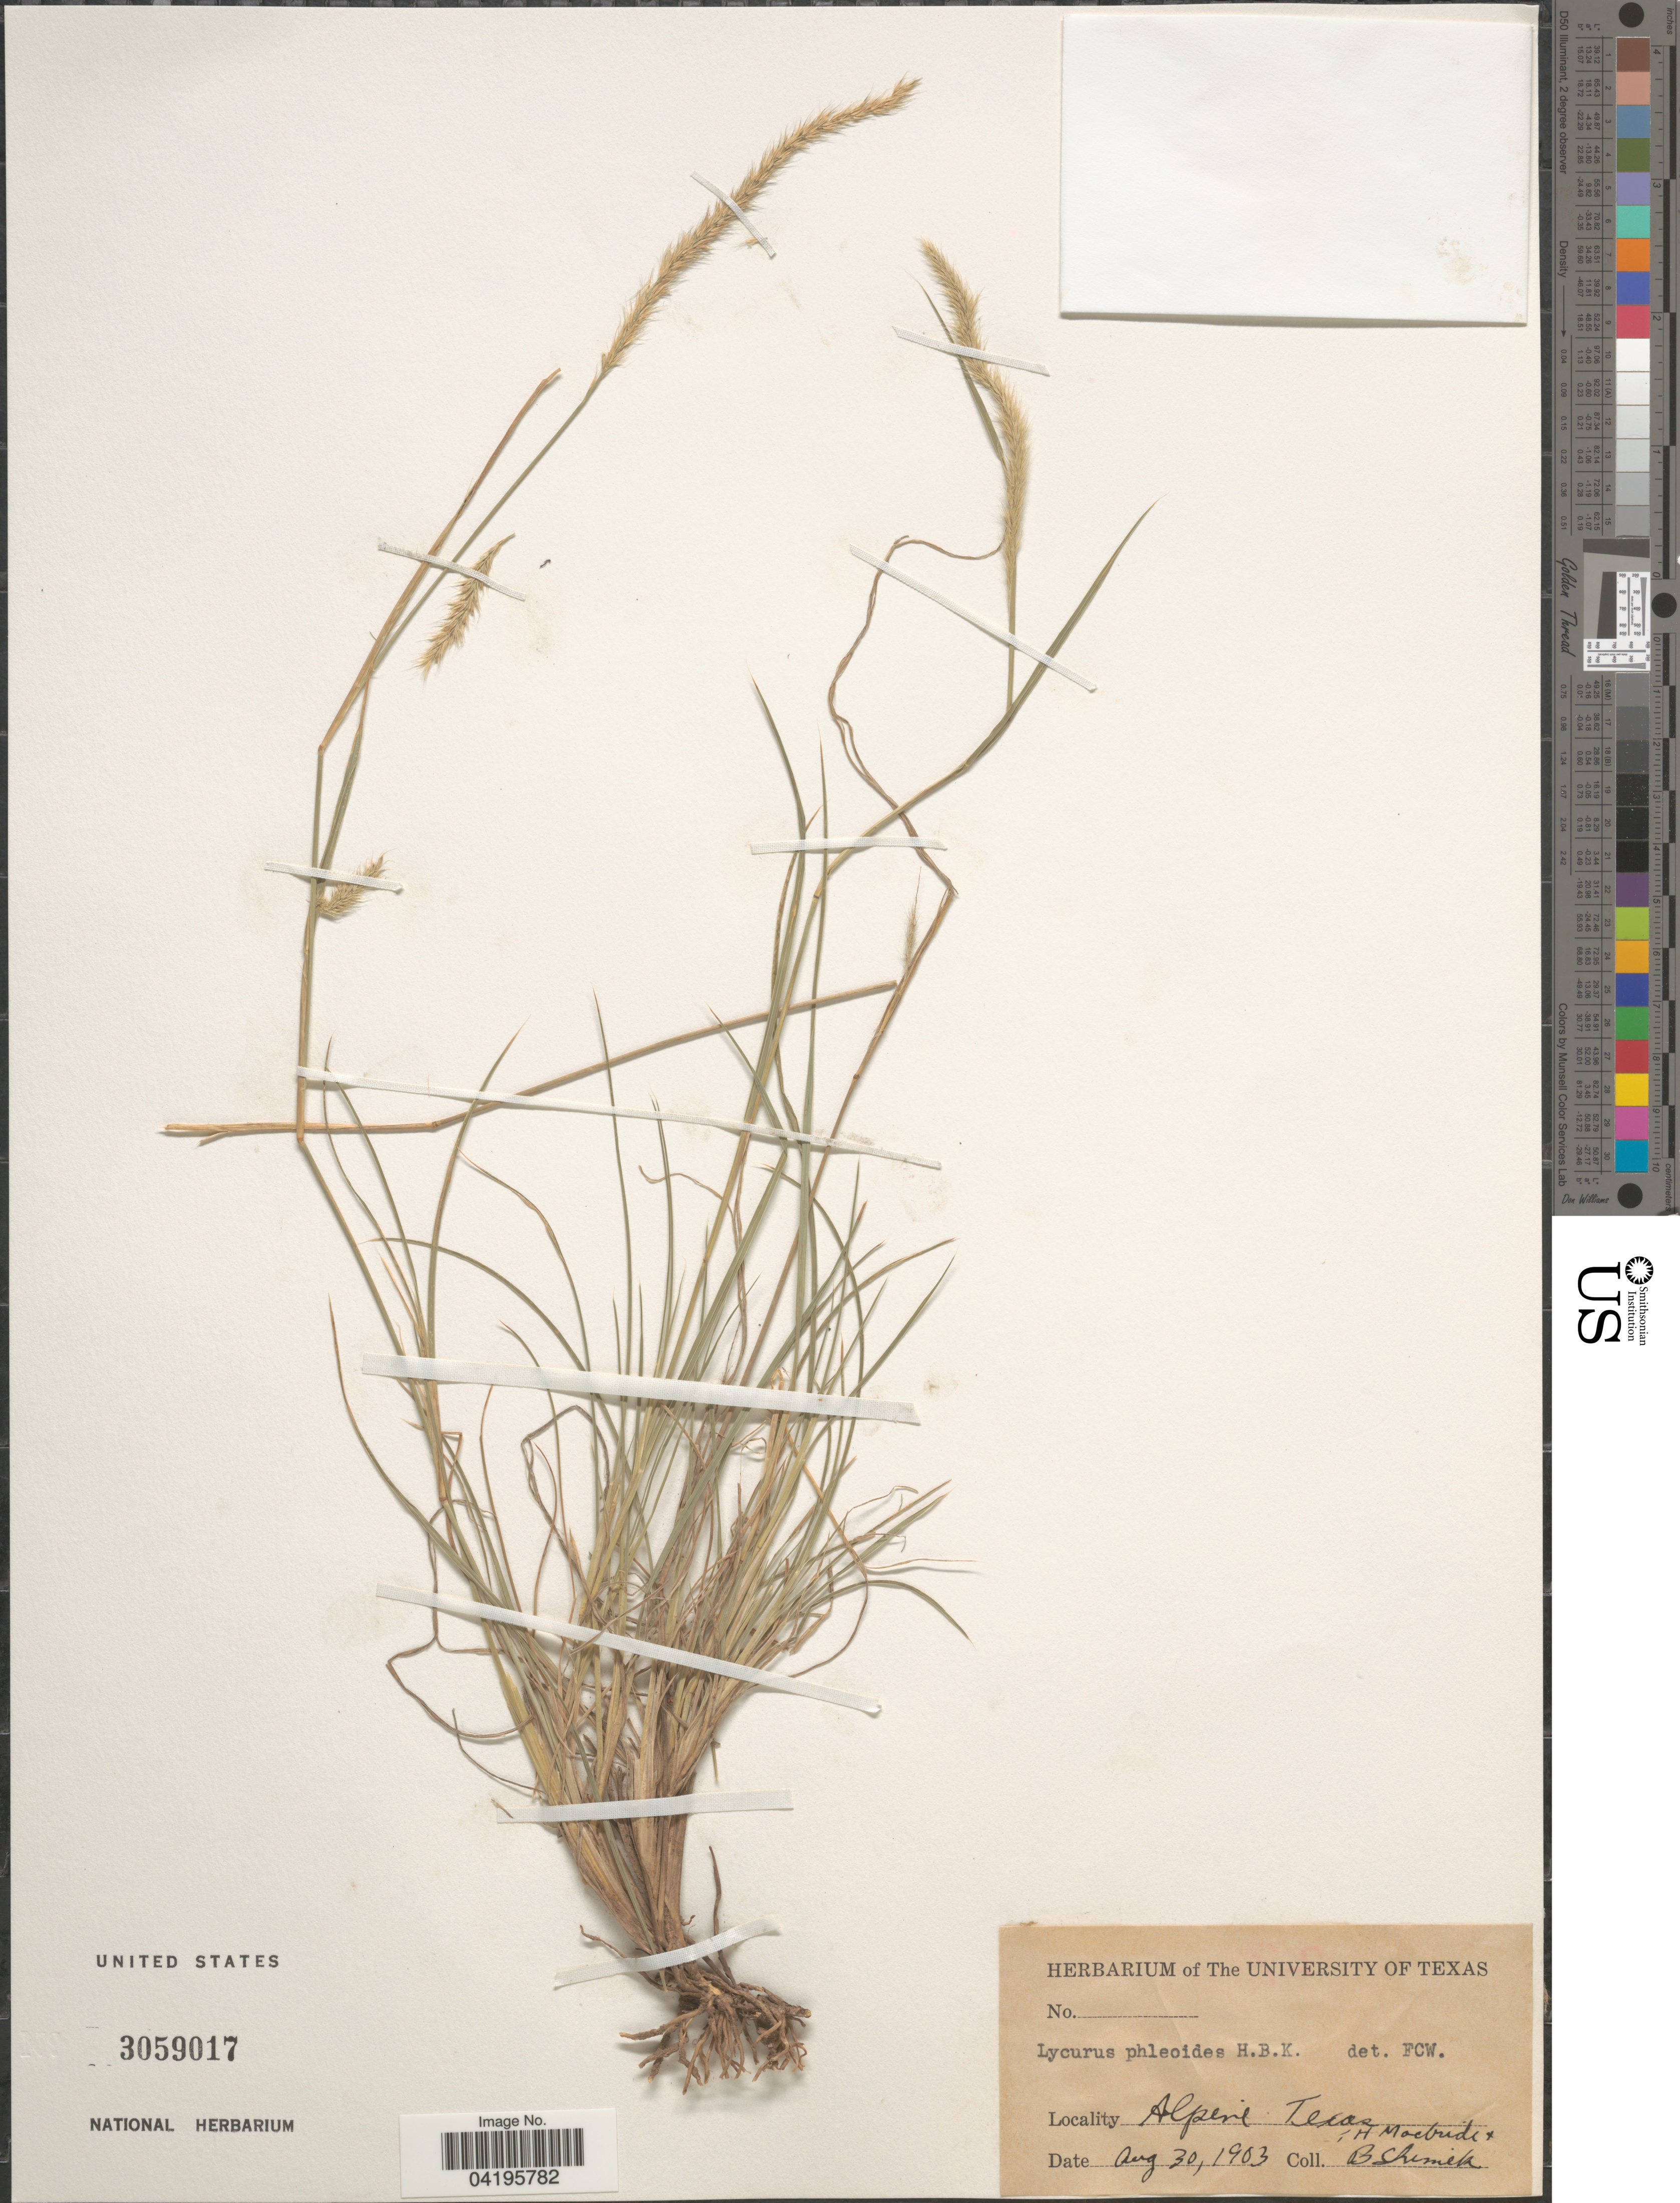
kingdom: Plantae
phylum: Tracheophyta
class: Liliopsida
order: Poales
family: Poaceae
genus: Muhlenbergia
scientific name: Muhlenbergia phleoides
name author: (Kunth) Columbus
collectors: T. Macbride & B. Shimek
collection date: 1903-08-30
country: United States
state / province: Texas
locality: Alpine.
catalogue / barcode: US 3059017